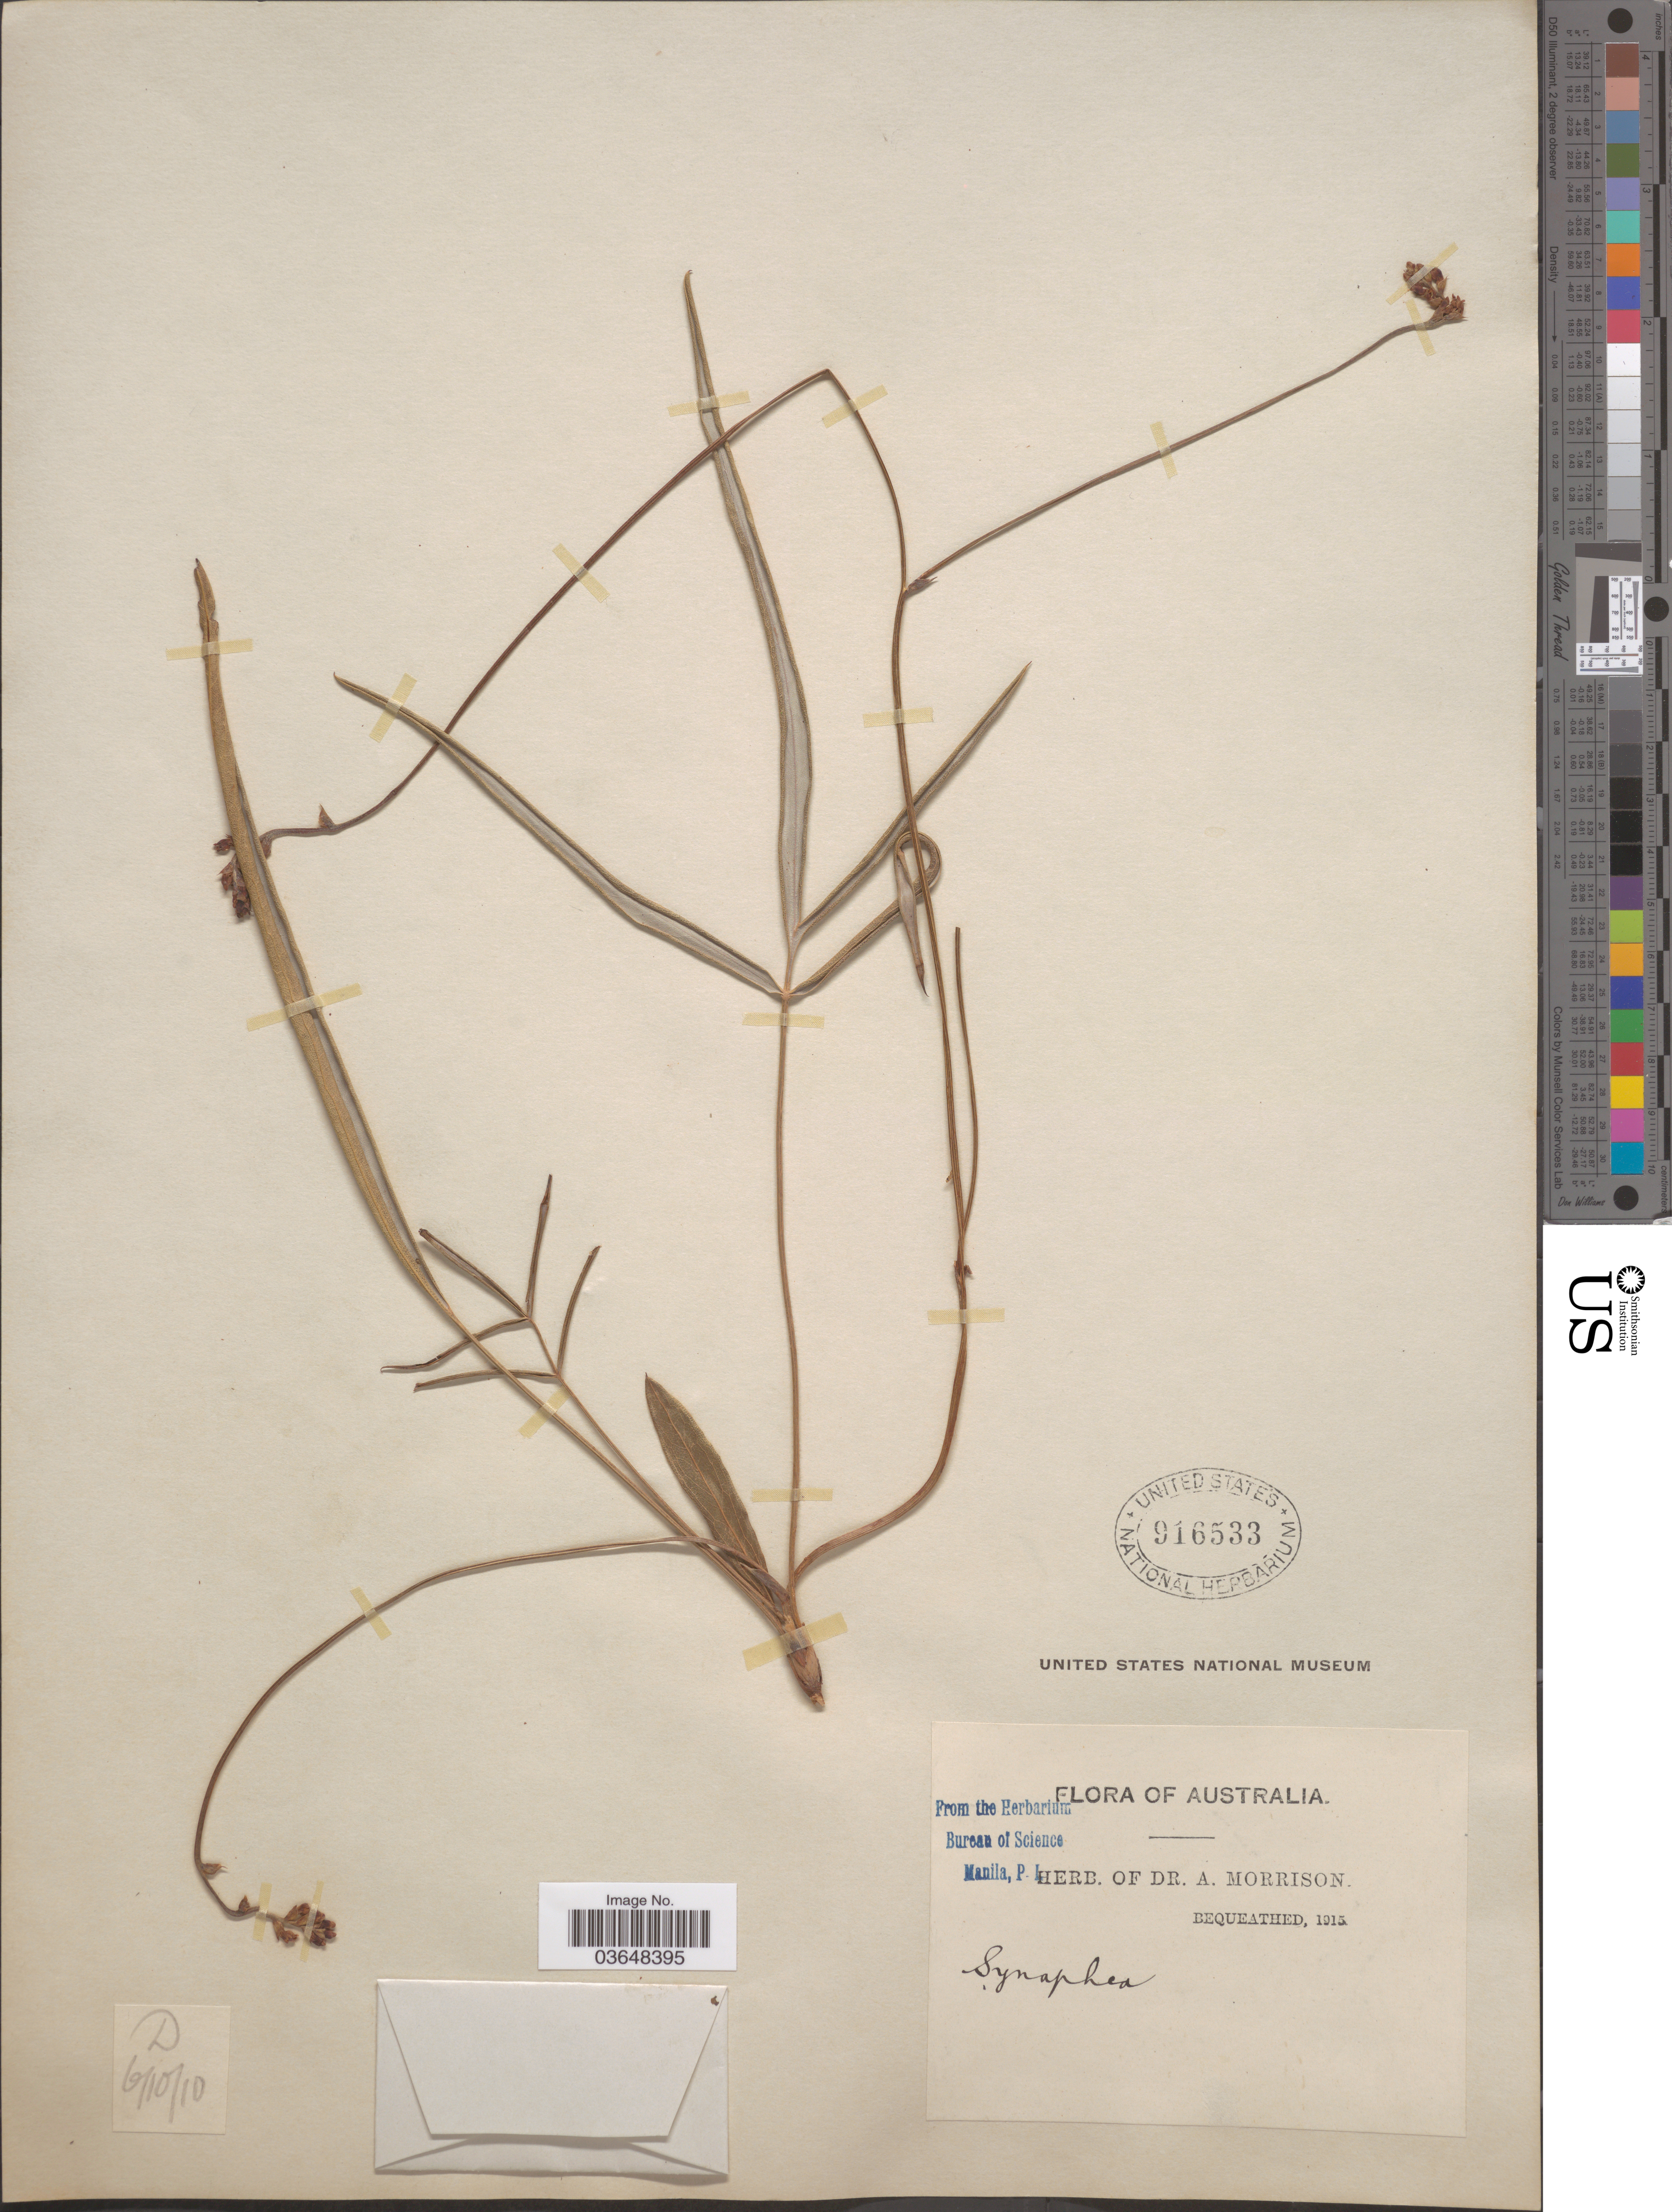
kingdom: Plantae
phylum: Tracheophyta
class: Magnoliopsida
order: Proteales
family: Proteaceae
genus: Synaphea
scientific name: Synaphea sp.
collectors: ex herb. Dr. A. Morrison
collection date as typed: Transcribed d/m/y: 6/10/10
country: Australia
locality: D. [unsure placement]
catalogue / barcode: US 916533